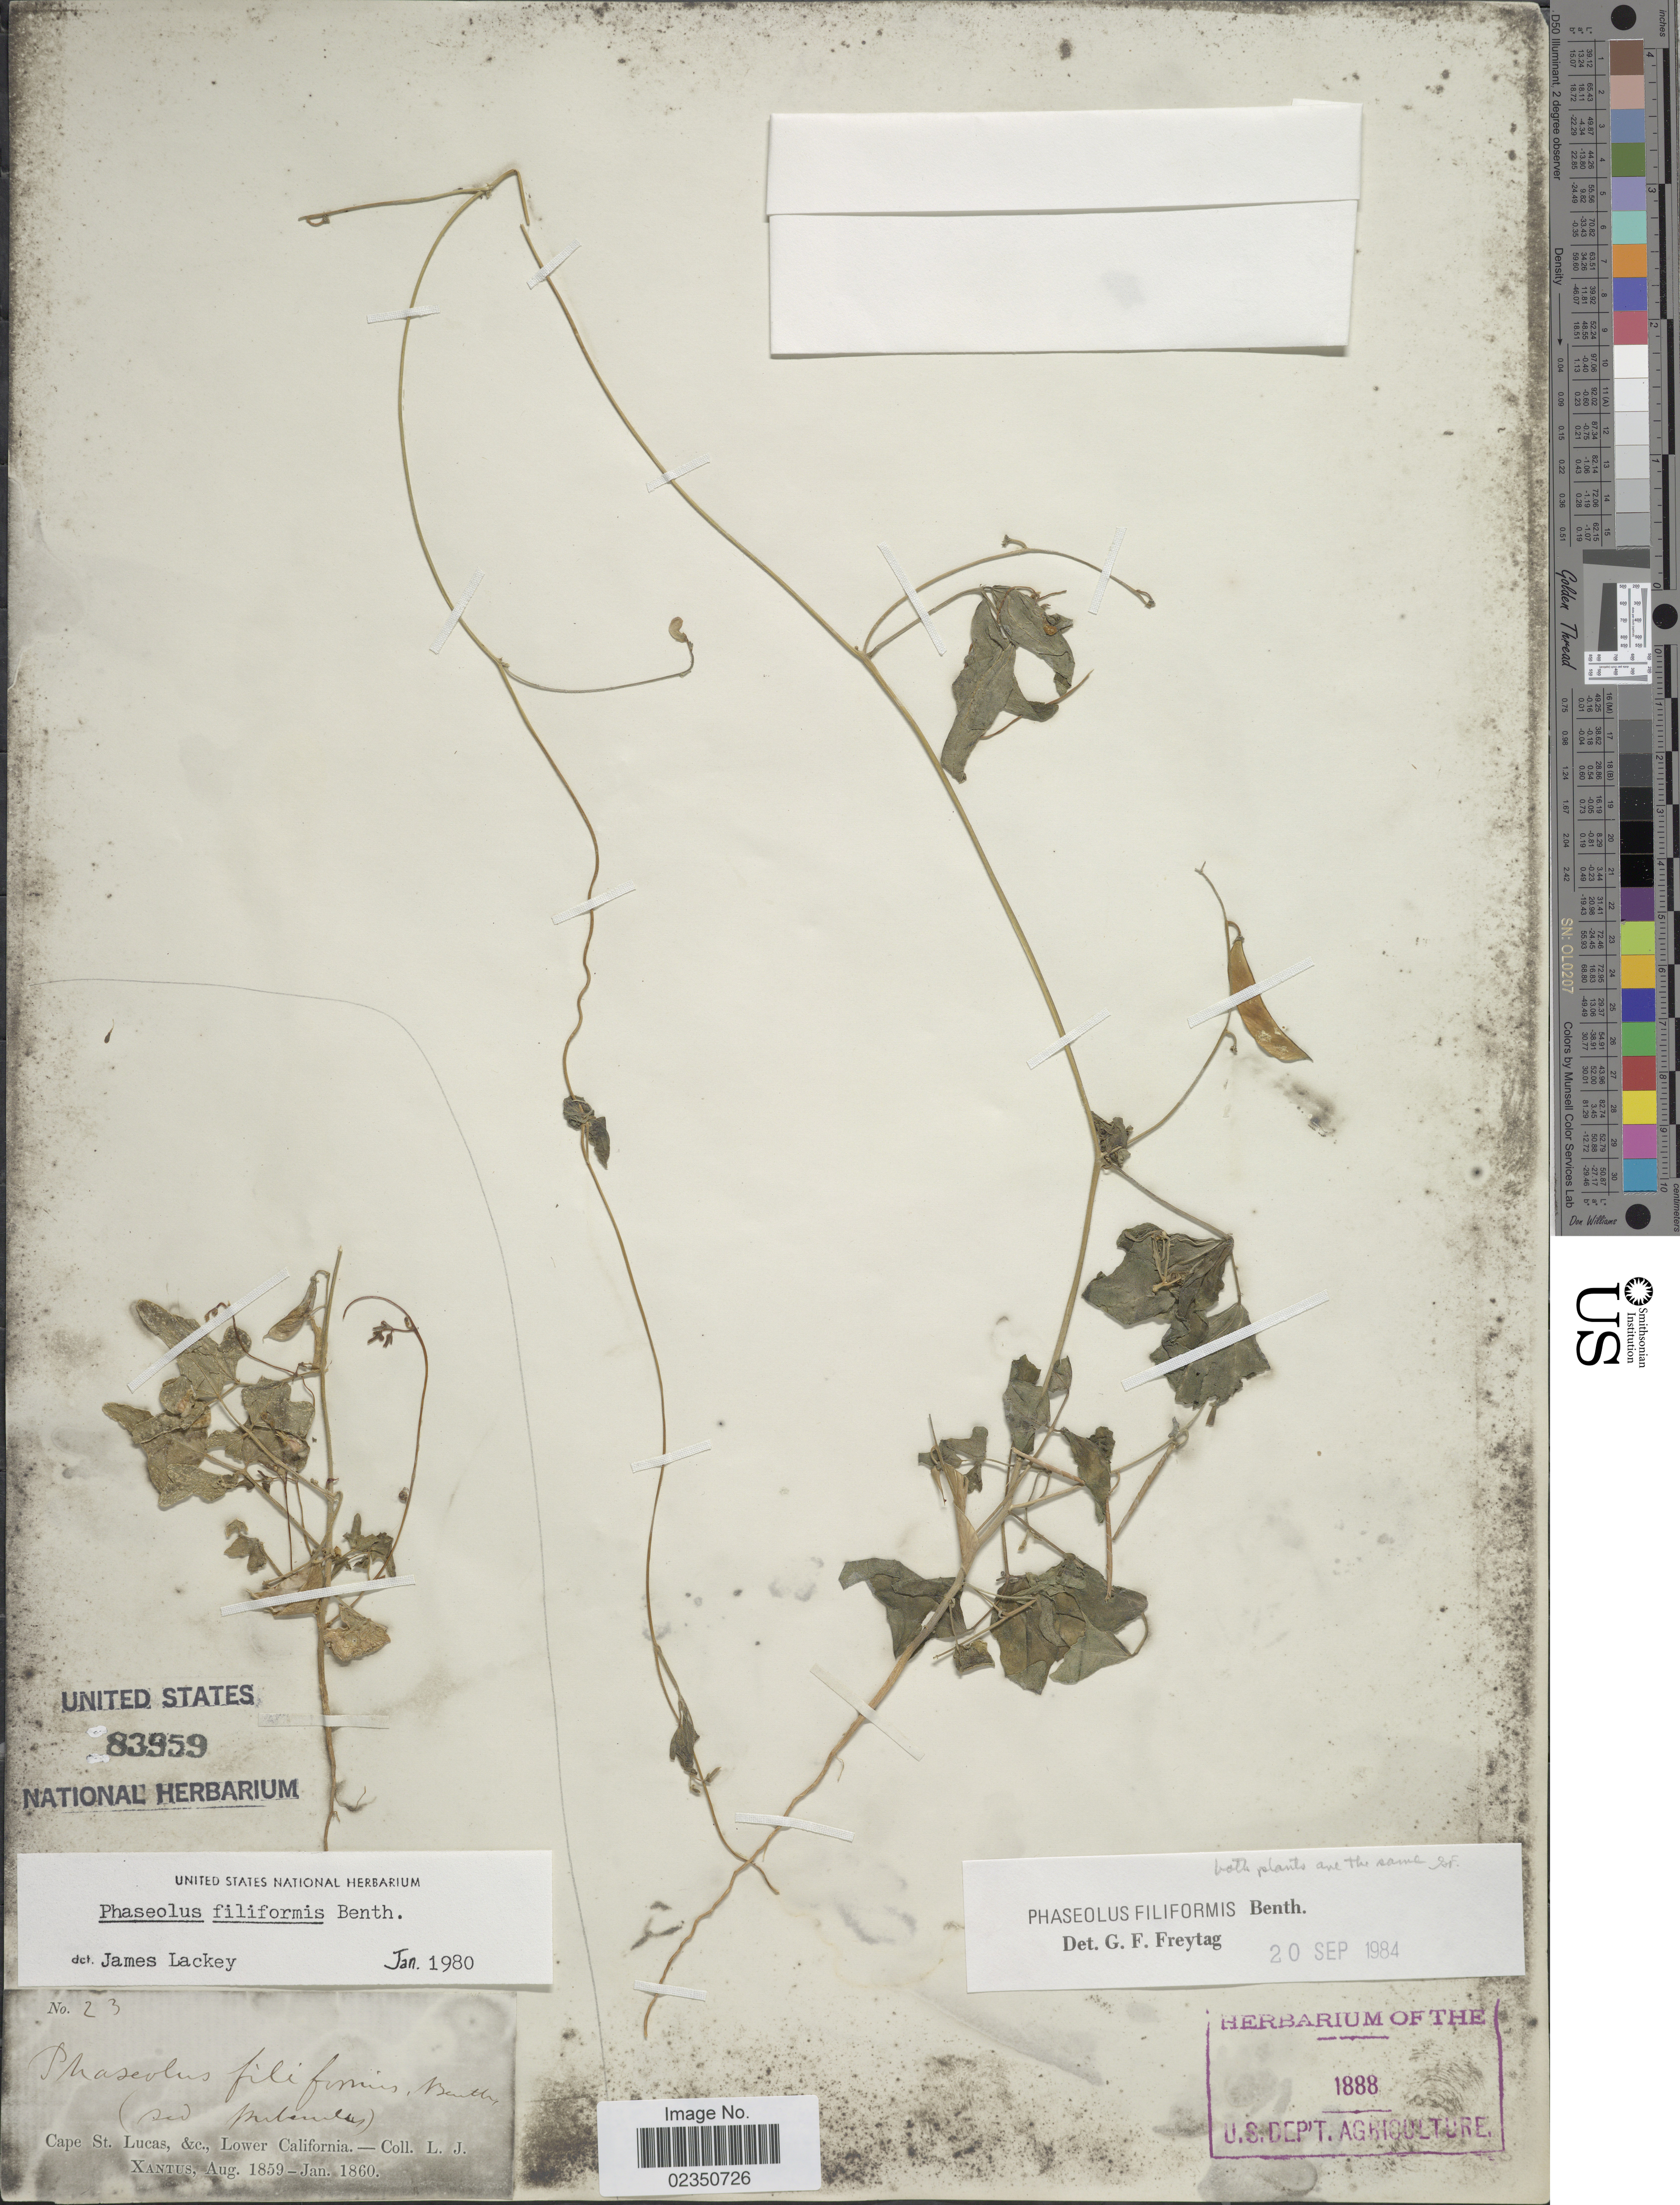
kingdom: Plantae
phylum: Tracheophyta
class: Magnoliopsida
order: Fabales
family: Fabaceae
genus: Phaseolus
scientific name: Phaseolus filiformis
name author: Benth.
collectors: L. J. Xantus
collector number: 23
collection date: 1859-08/1860-01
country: Mexico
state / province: Baja California Sur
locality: Cape St. Lucas, &c., Lower California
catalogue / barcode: US 83959